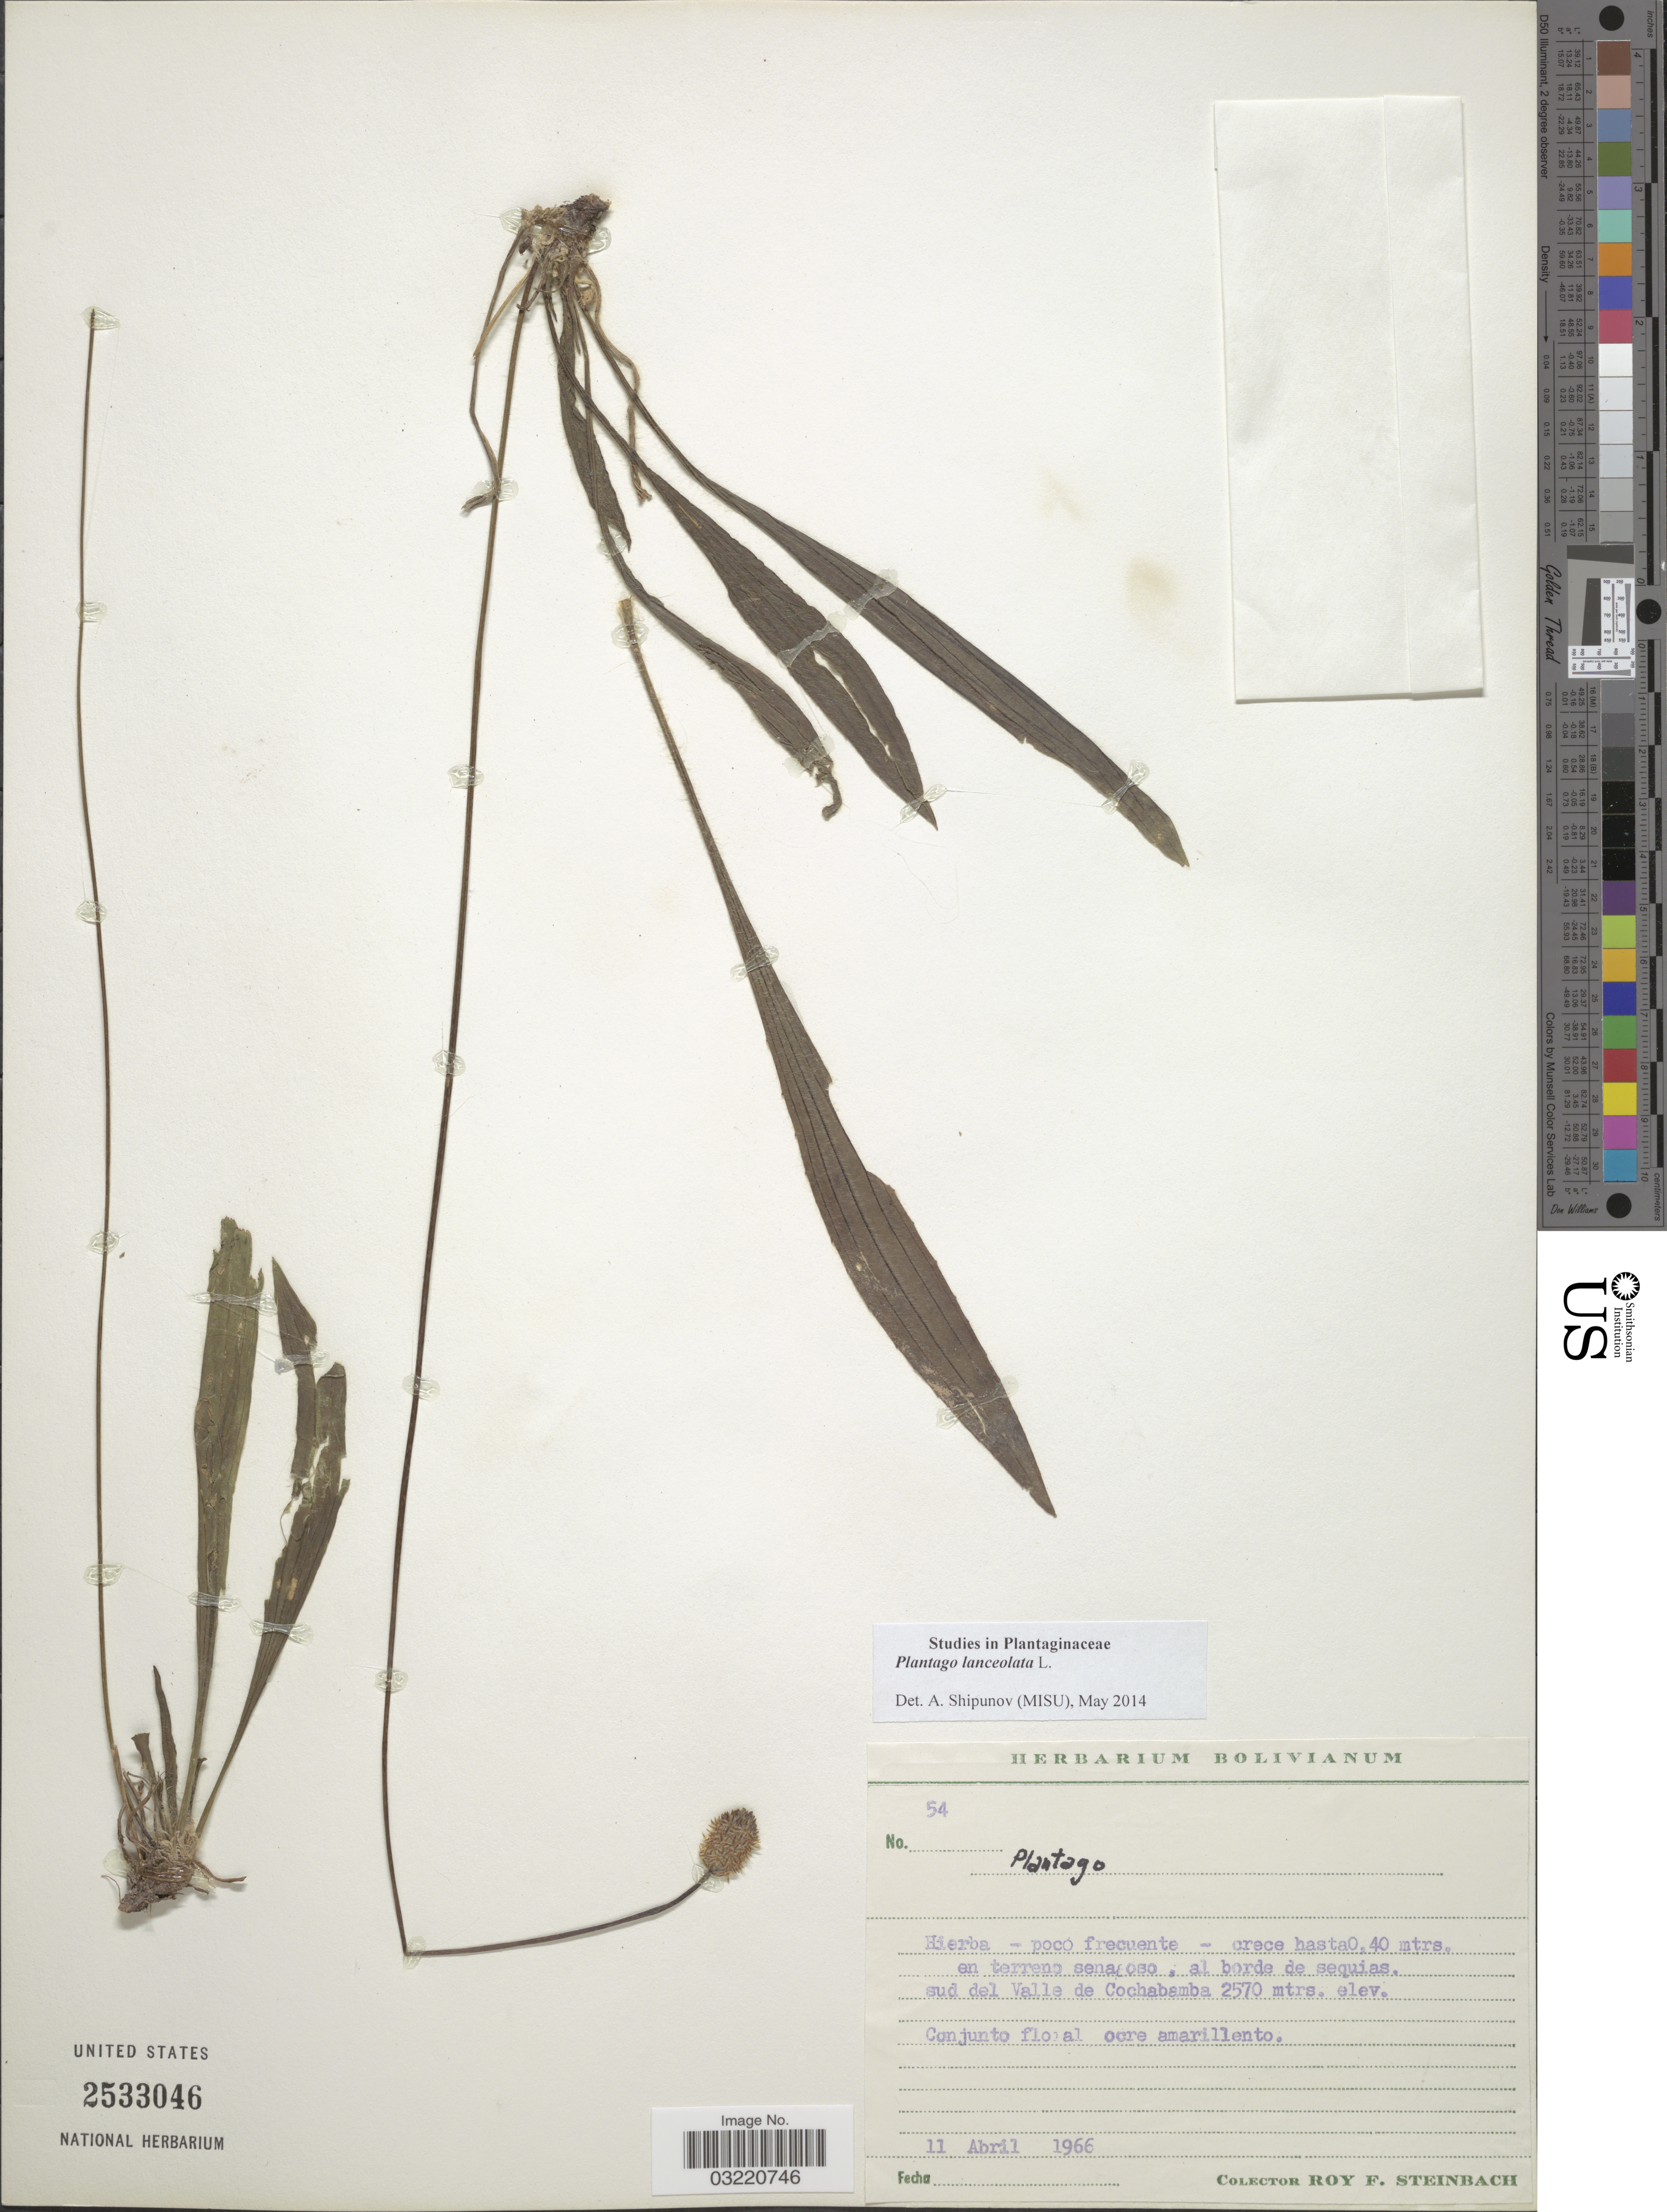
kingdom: Plantae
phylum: Tracheophyta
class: Magnoliopsida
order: Lamiales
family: Plantaginaceae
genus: Plantago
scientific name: Plantago lanceolata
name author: L.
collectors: R. F. Steinbach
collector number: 54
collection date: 1966-04-11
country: Bolivia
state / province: Cochabamba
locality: Crece hasta 0.40 mtrs. en terreno senagoso, al borde de sequias. Sud del Valle de Cochabamba.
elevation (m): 2570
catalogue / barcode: US 2533046